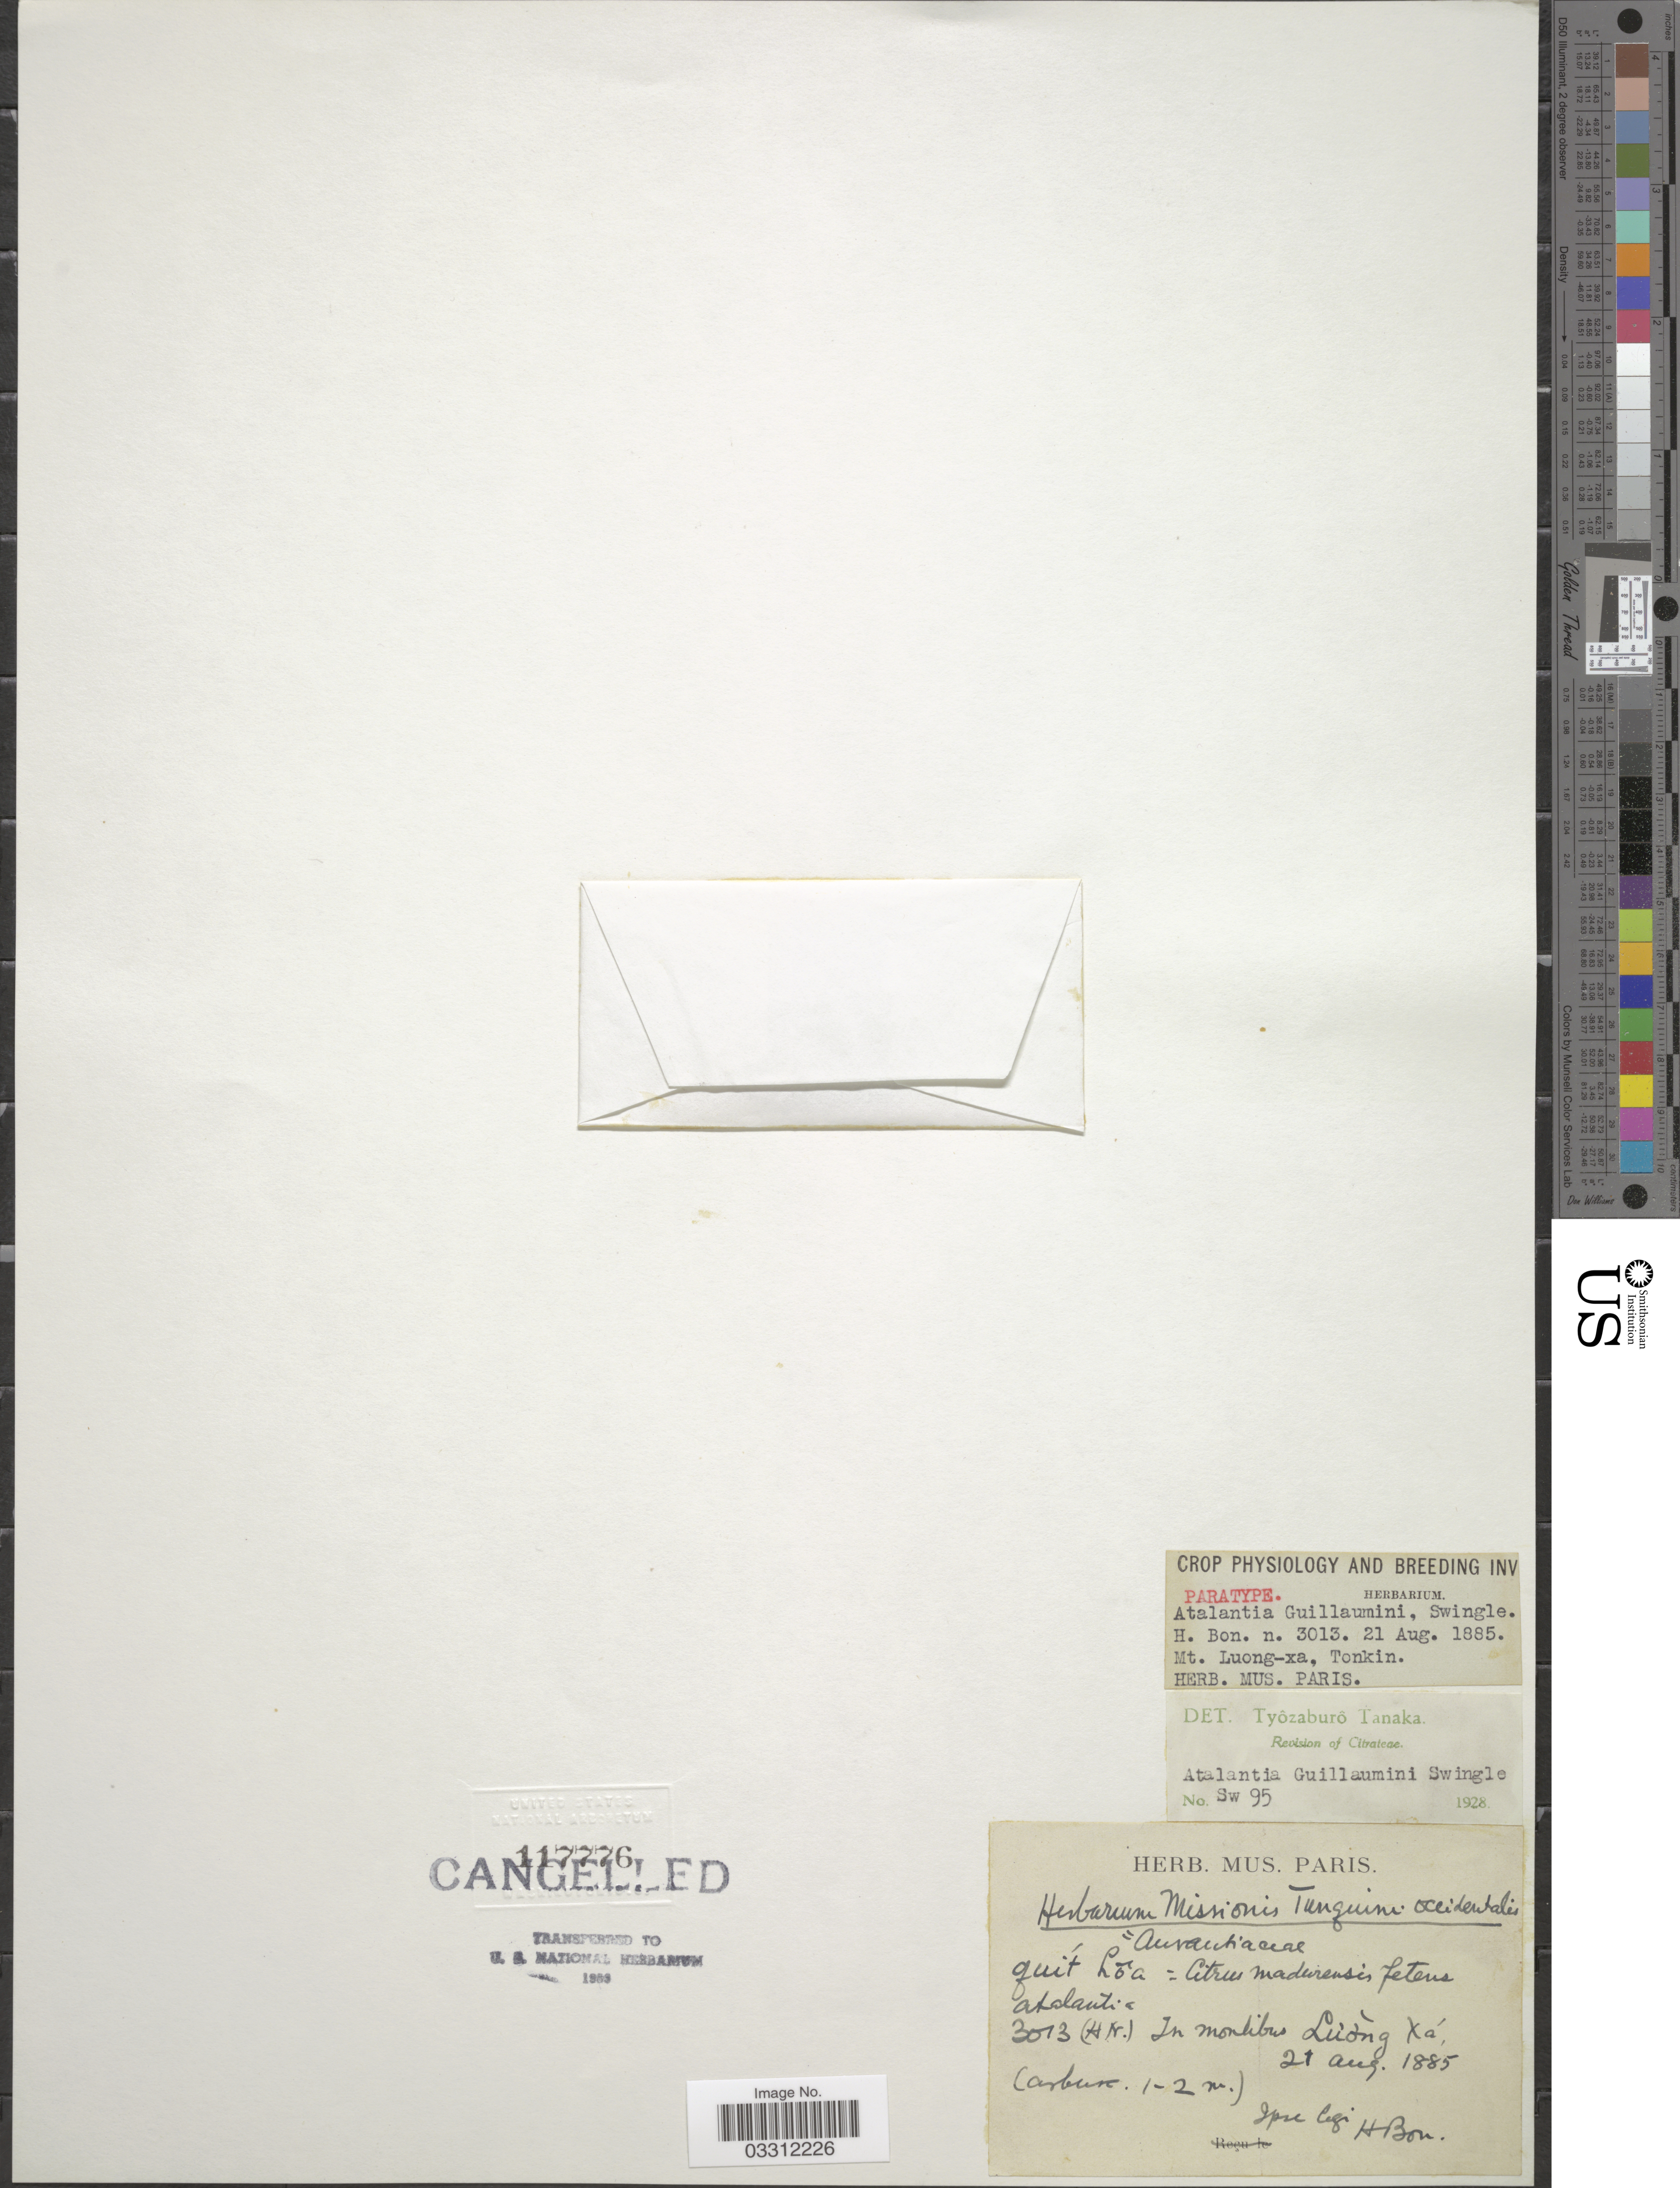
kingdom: Plantae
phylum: Tracheophyta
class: Magnoliopsida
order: Sapindales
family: Rutaceae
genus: Atalantia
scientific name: Atalantia guillaumini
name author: Swingle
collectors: H. F. Bon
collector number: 3013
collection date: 1885-08-21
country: Vietnam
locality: Mt. Luong-xa, Tonkin.